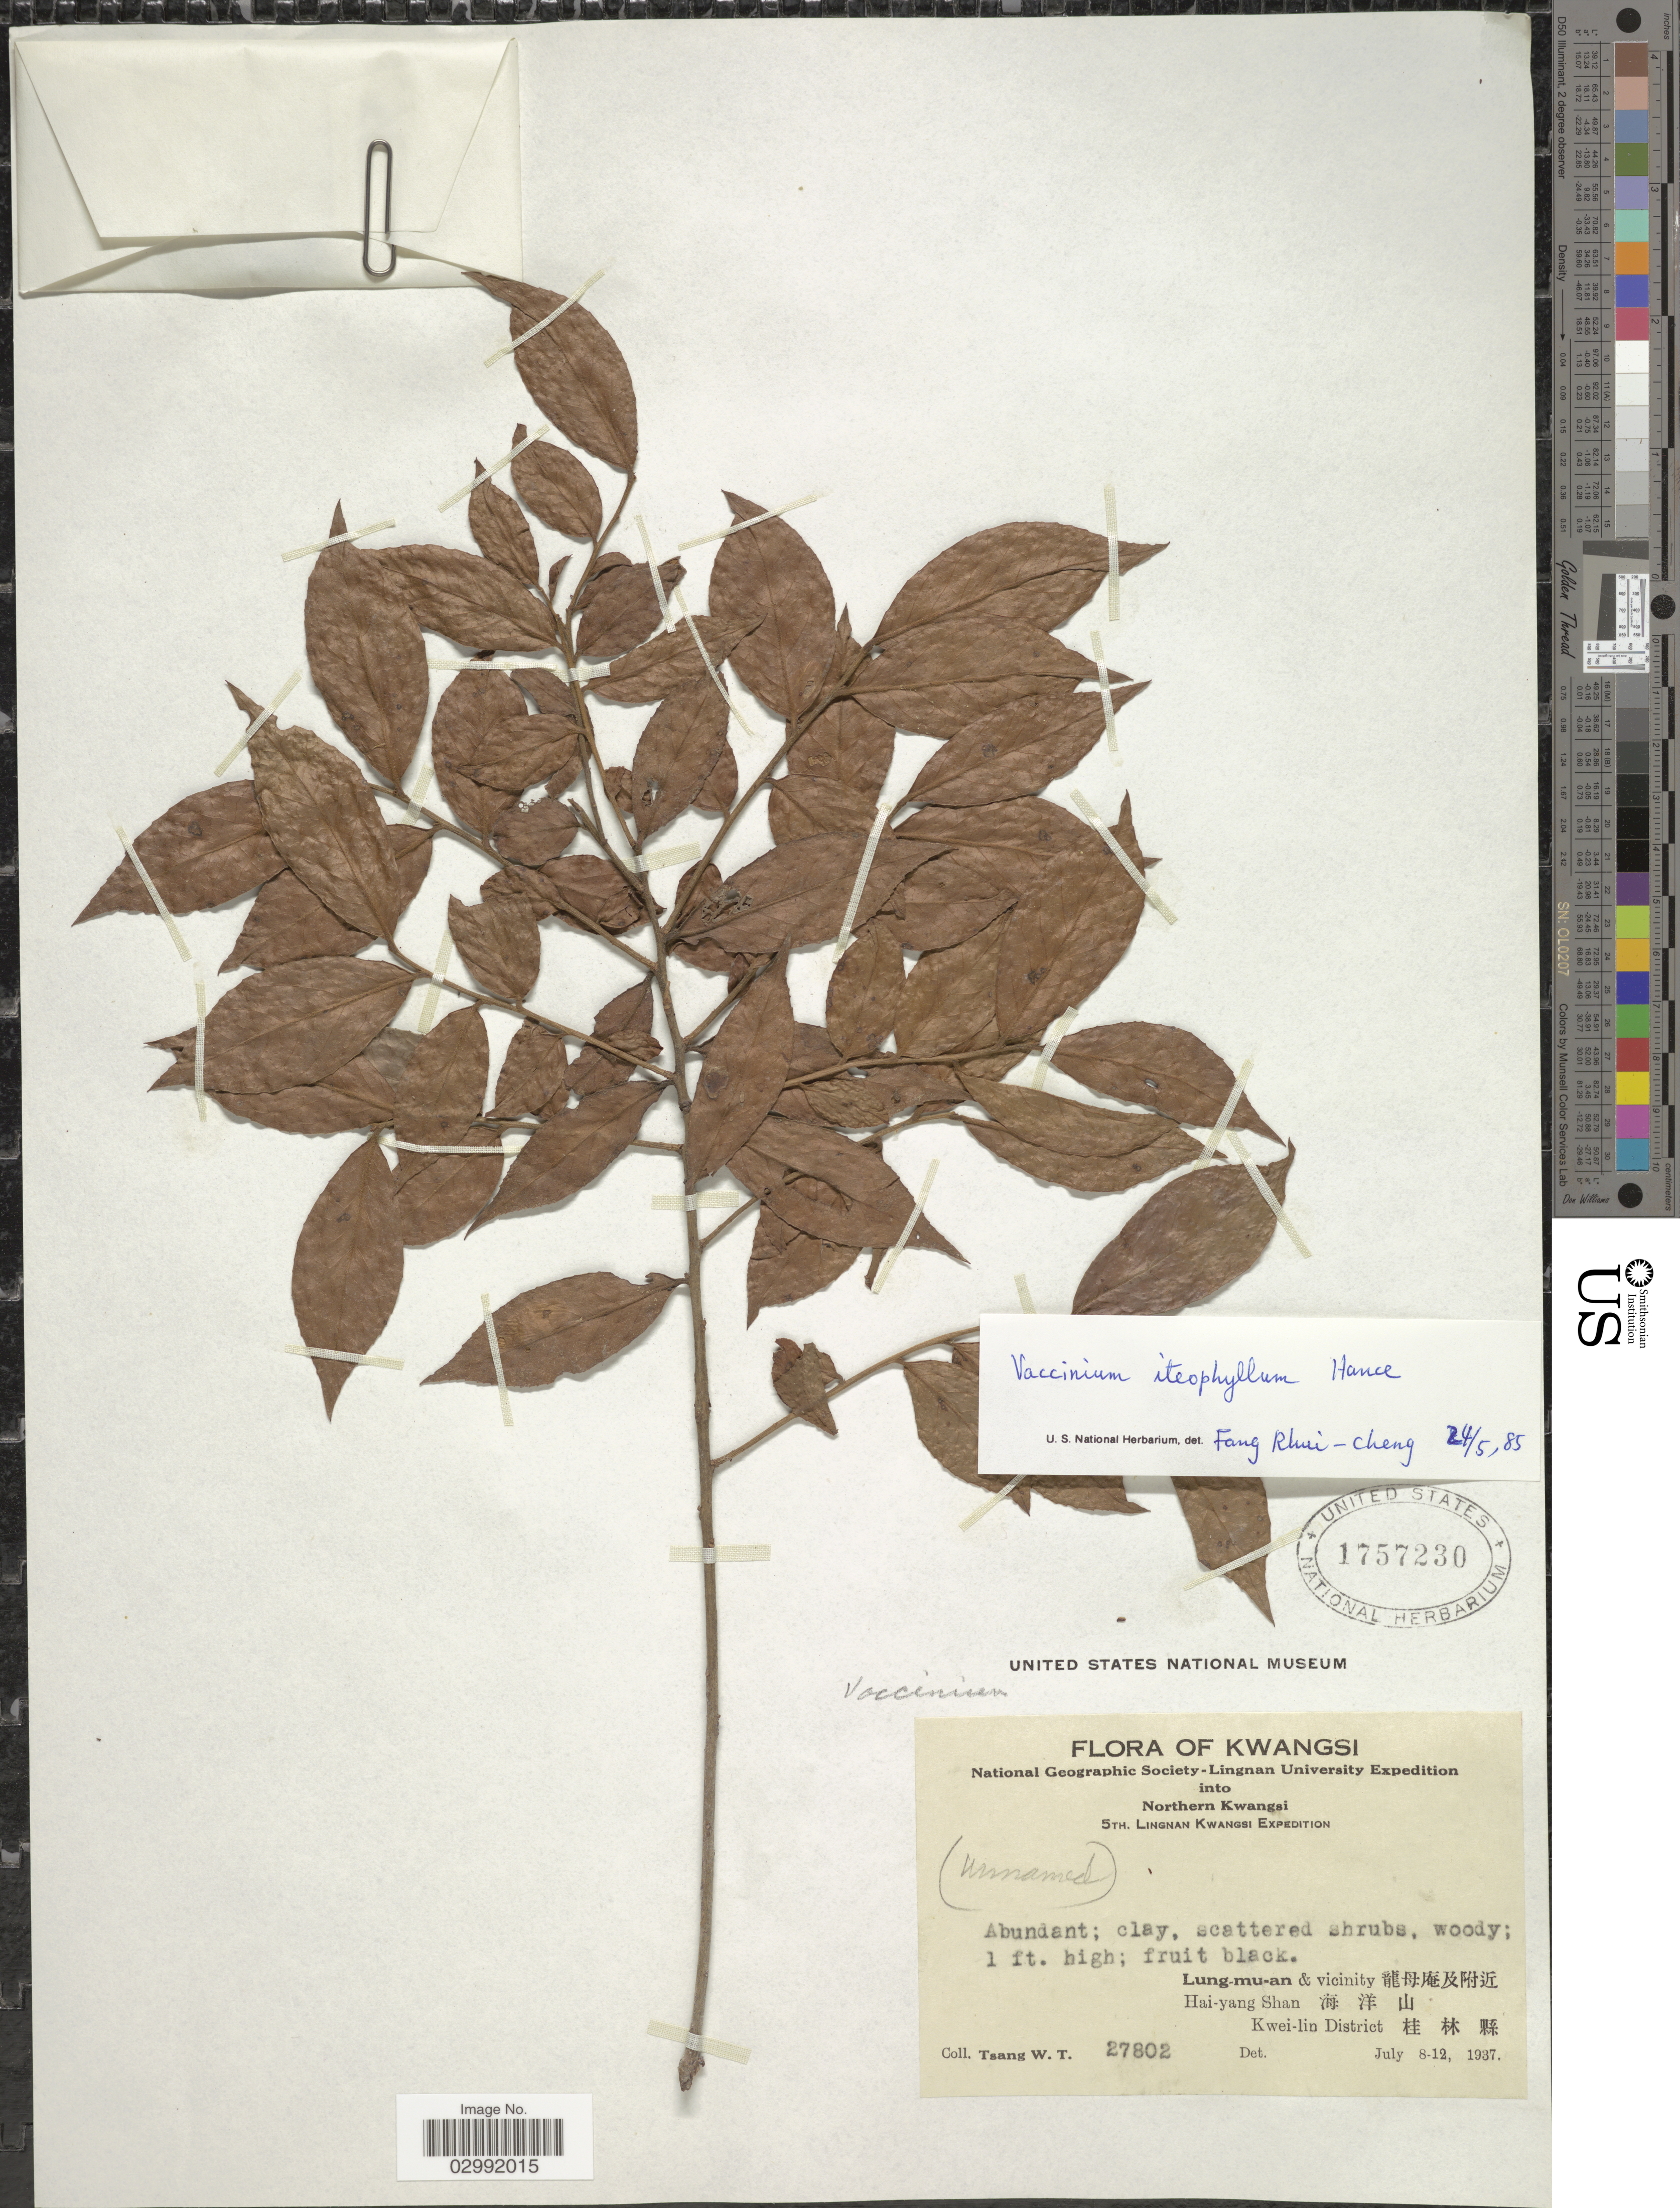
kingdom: Plantae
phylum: Tracheophyta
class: Magnoliopsida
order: Ericales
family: Ericaceae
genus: Vaccinium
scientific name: Vaccinium iteophyllum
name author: Hance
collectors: W. T. Tsang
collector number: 27802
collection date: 1937-07-08/1937-07-12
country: China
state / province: Guangxi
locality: Kwangsi, Northern Kwangsi, Lung-mu-an & vicinity, Hai-yang Shan, Kwei-lin District.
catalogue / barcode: US 1757230